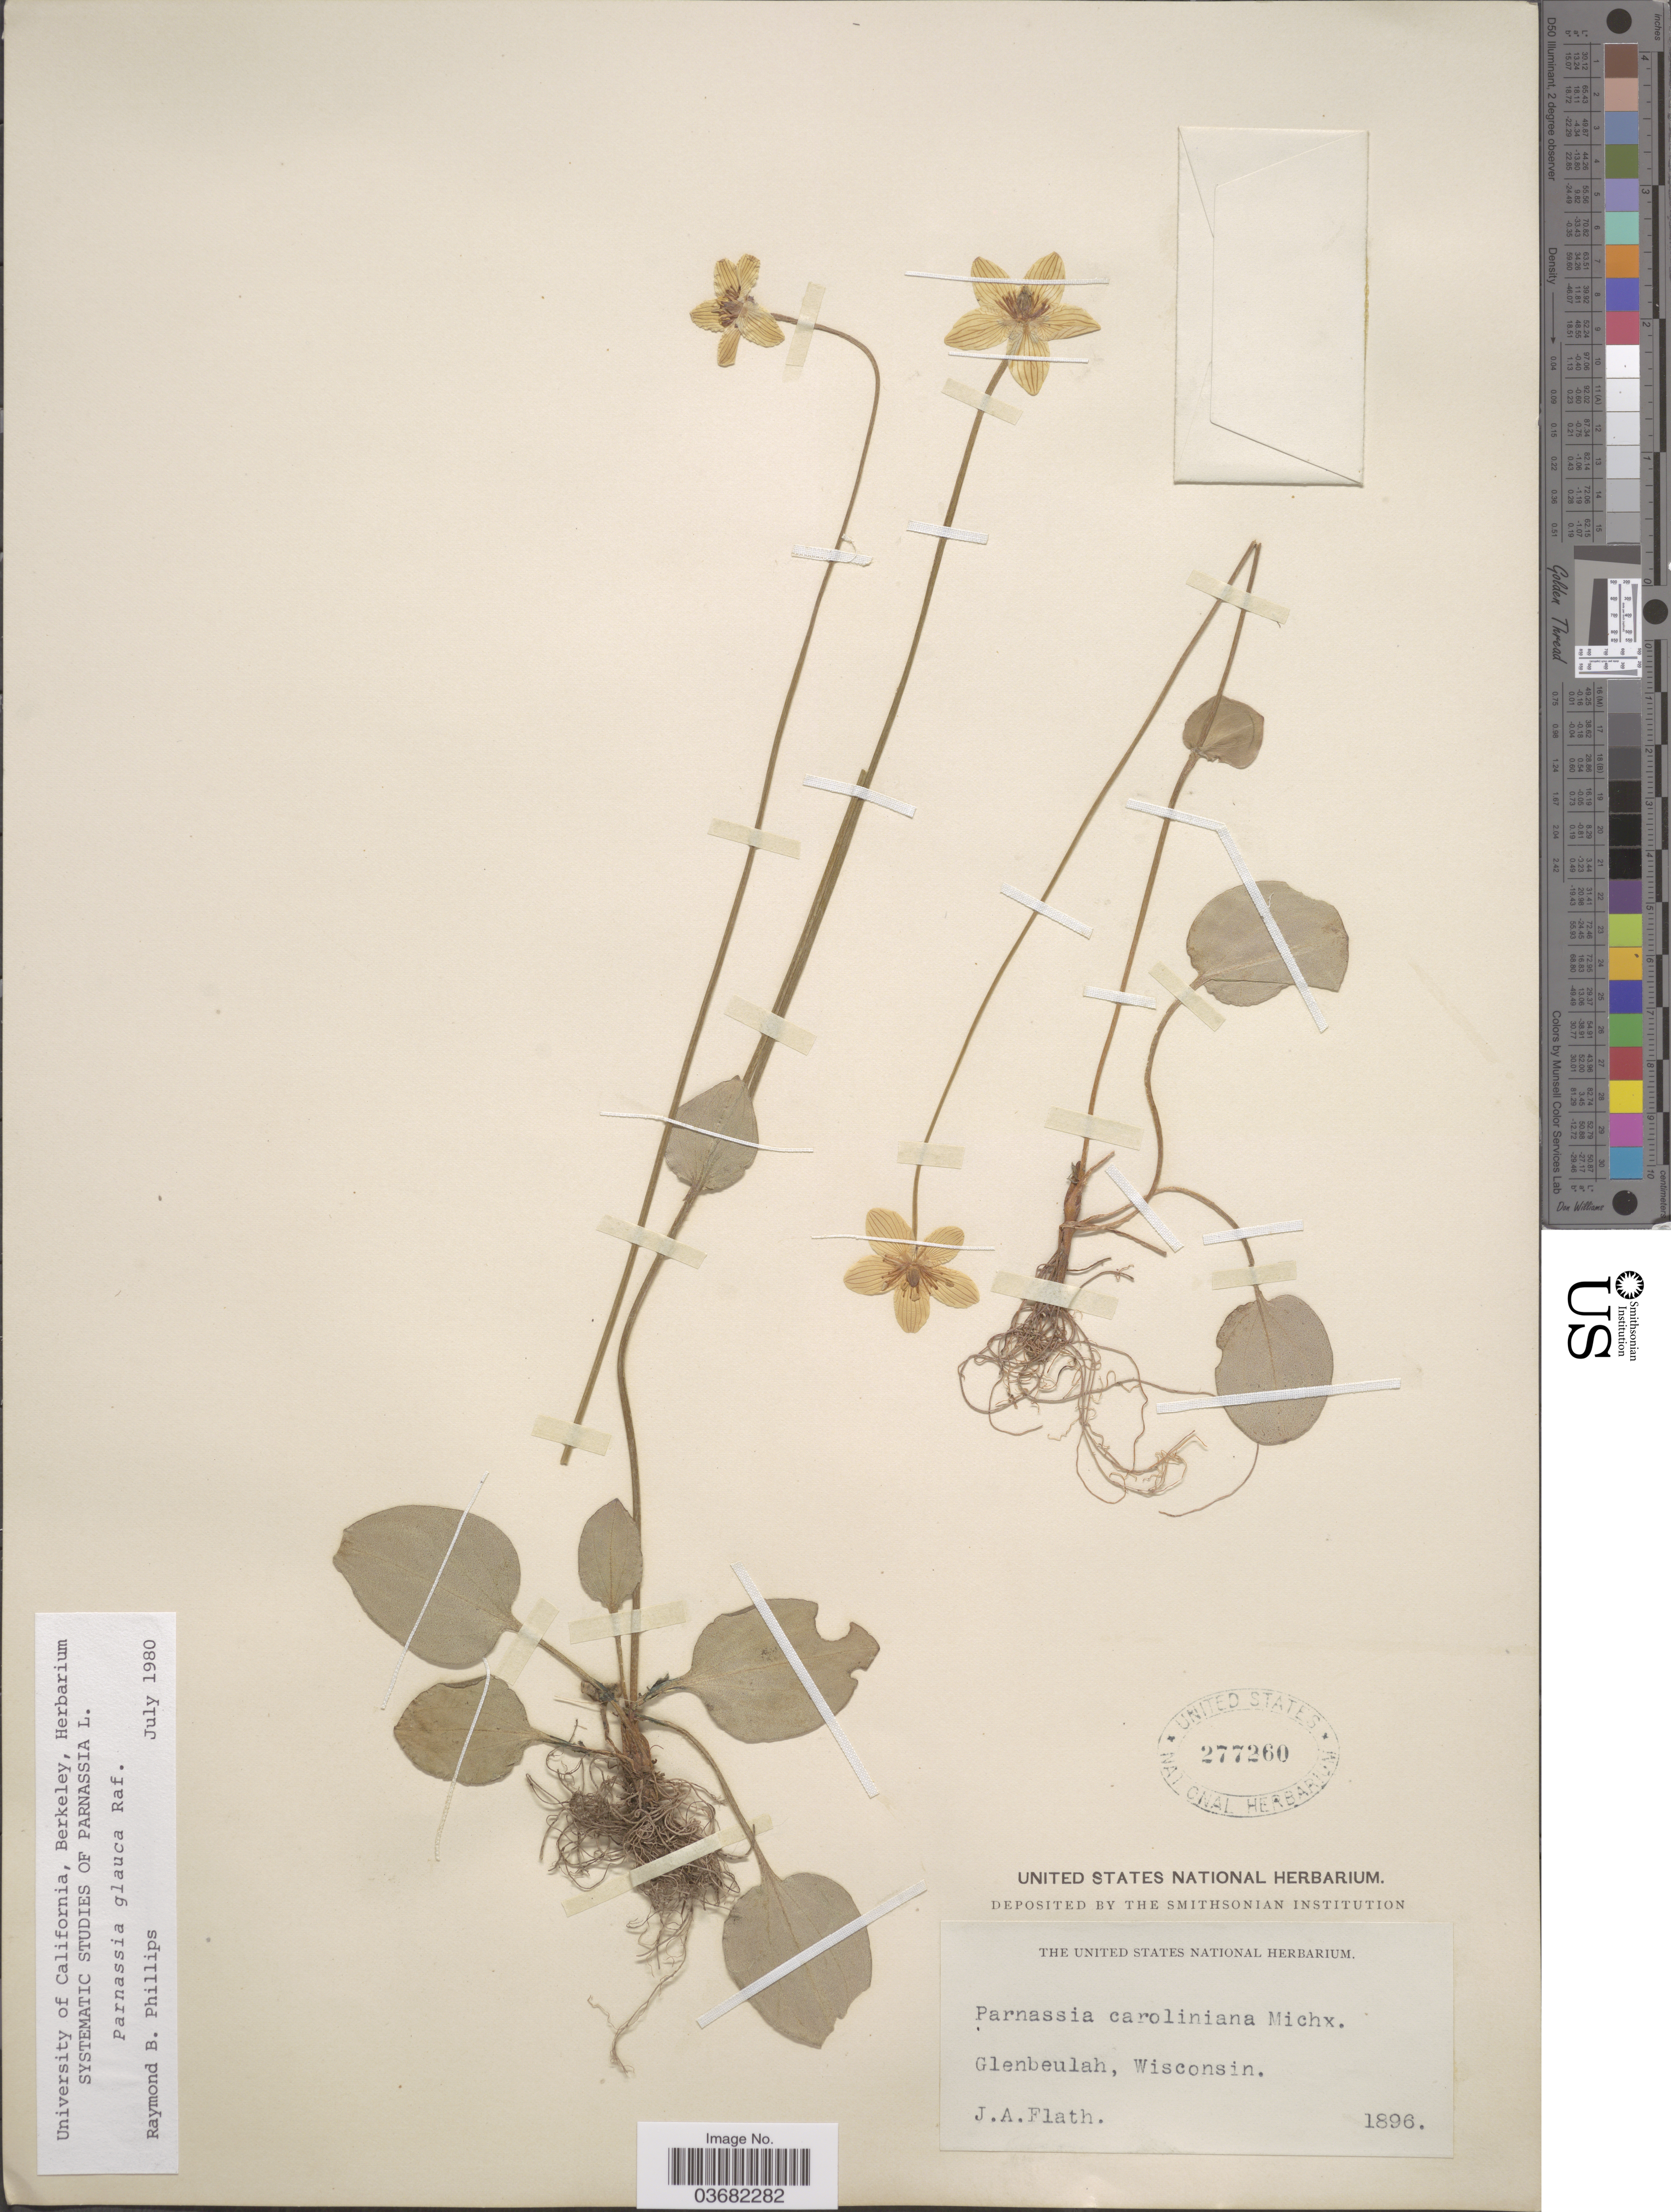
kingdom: Plantae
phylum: Tracheophyta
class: Magnoliopsida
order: Celastrales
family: Parnassiaceae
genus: Parnassia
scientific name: Parnassia glauca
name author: Raf.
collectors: J. Flath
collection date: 1896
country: United States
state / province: Wisconsin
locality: Glenbeulah.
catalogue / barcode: US 277260